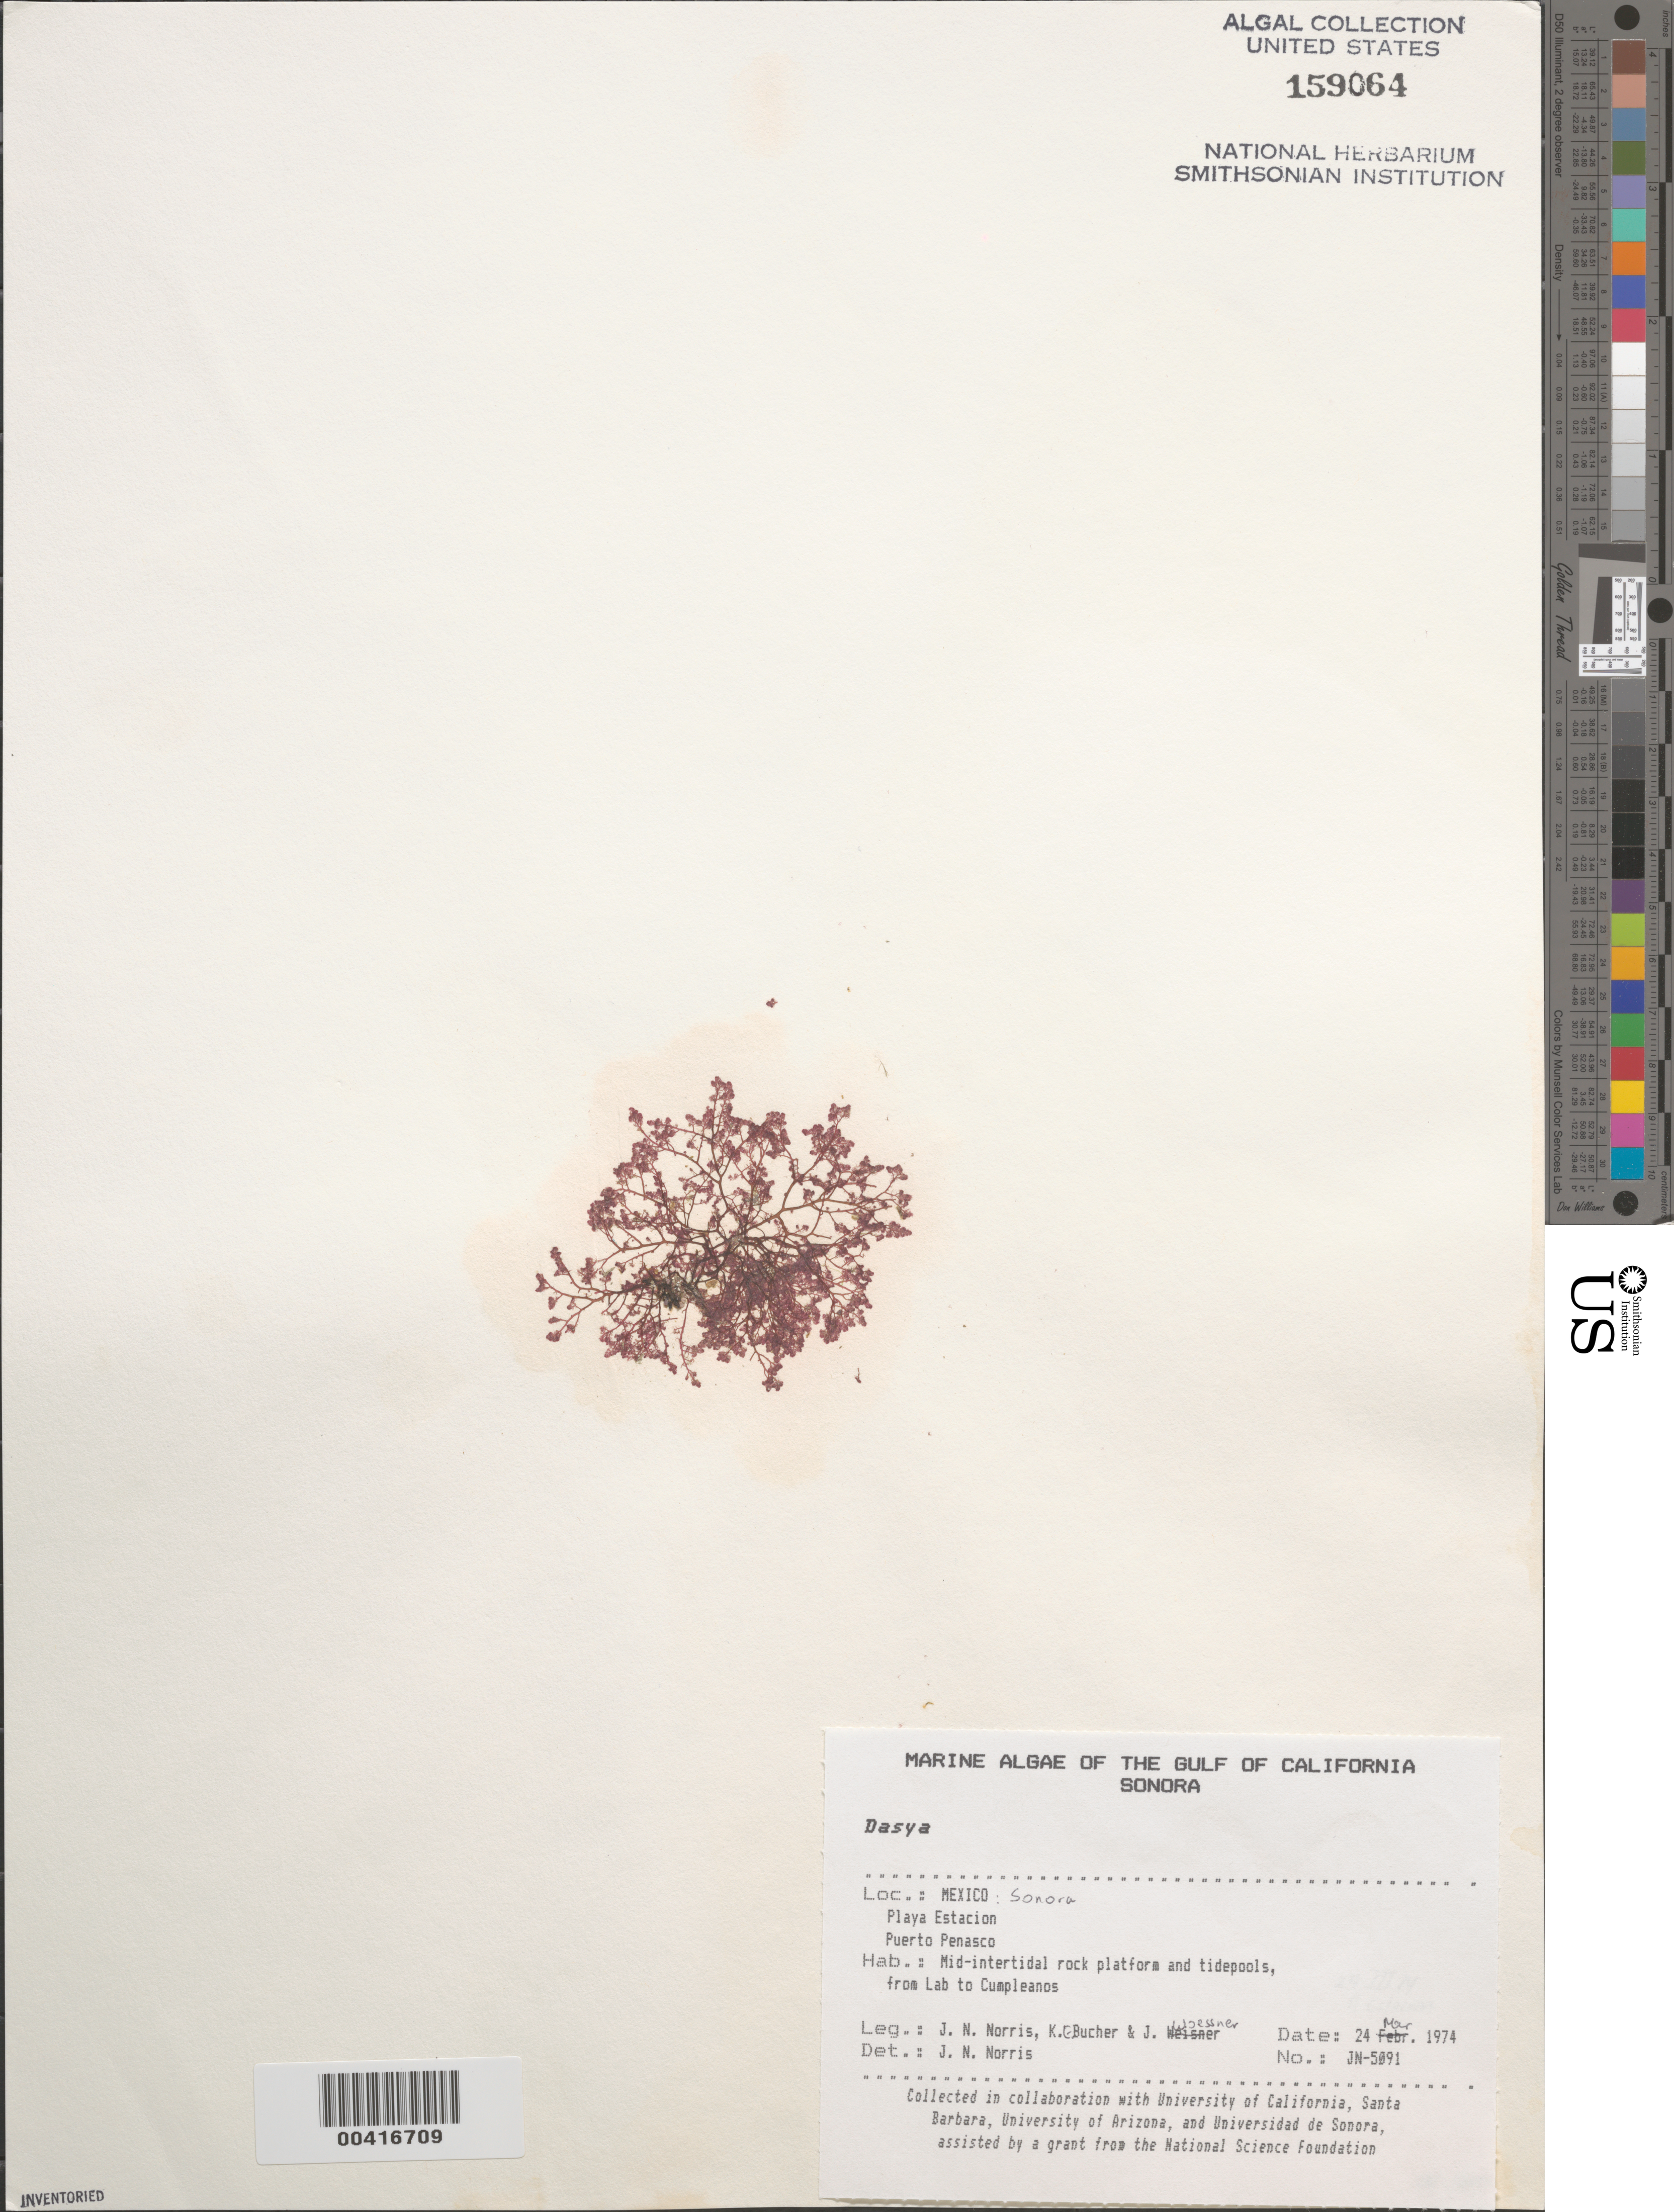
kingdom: Plantae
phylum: Rhodophyta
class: Florideophyceae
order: Ceramiales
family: Dasyaceae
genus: Dasya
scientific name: Dasya sp.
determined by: Norris, James N.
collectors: J. N. Norris, K. E. Bucher & J. Woessner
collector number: JN-5091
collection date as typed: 24 Mar 1974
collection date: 1974-03-24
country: Mexico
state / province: Sonora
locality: Playa Estacion, Puerto Penasco, from Laboratorio de Biologia Marina to Cumpleanos Tide Pool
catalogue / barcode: US 159064